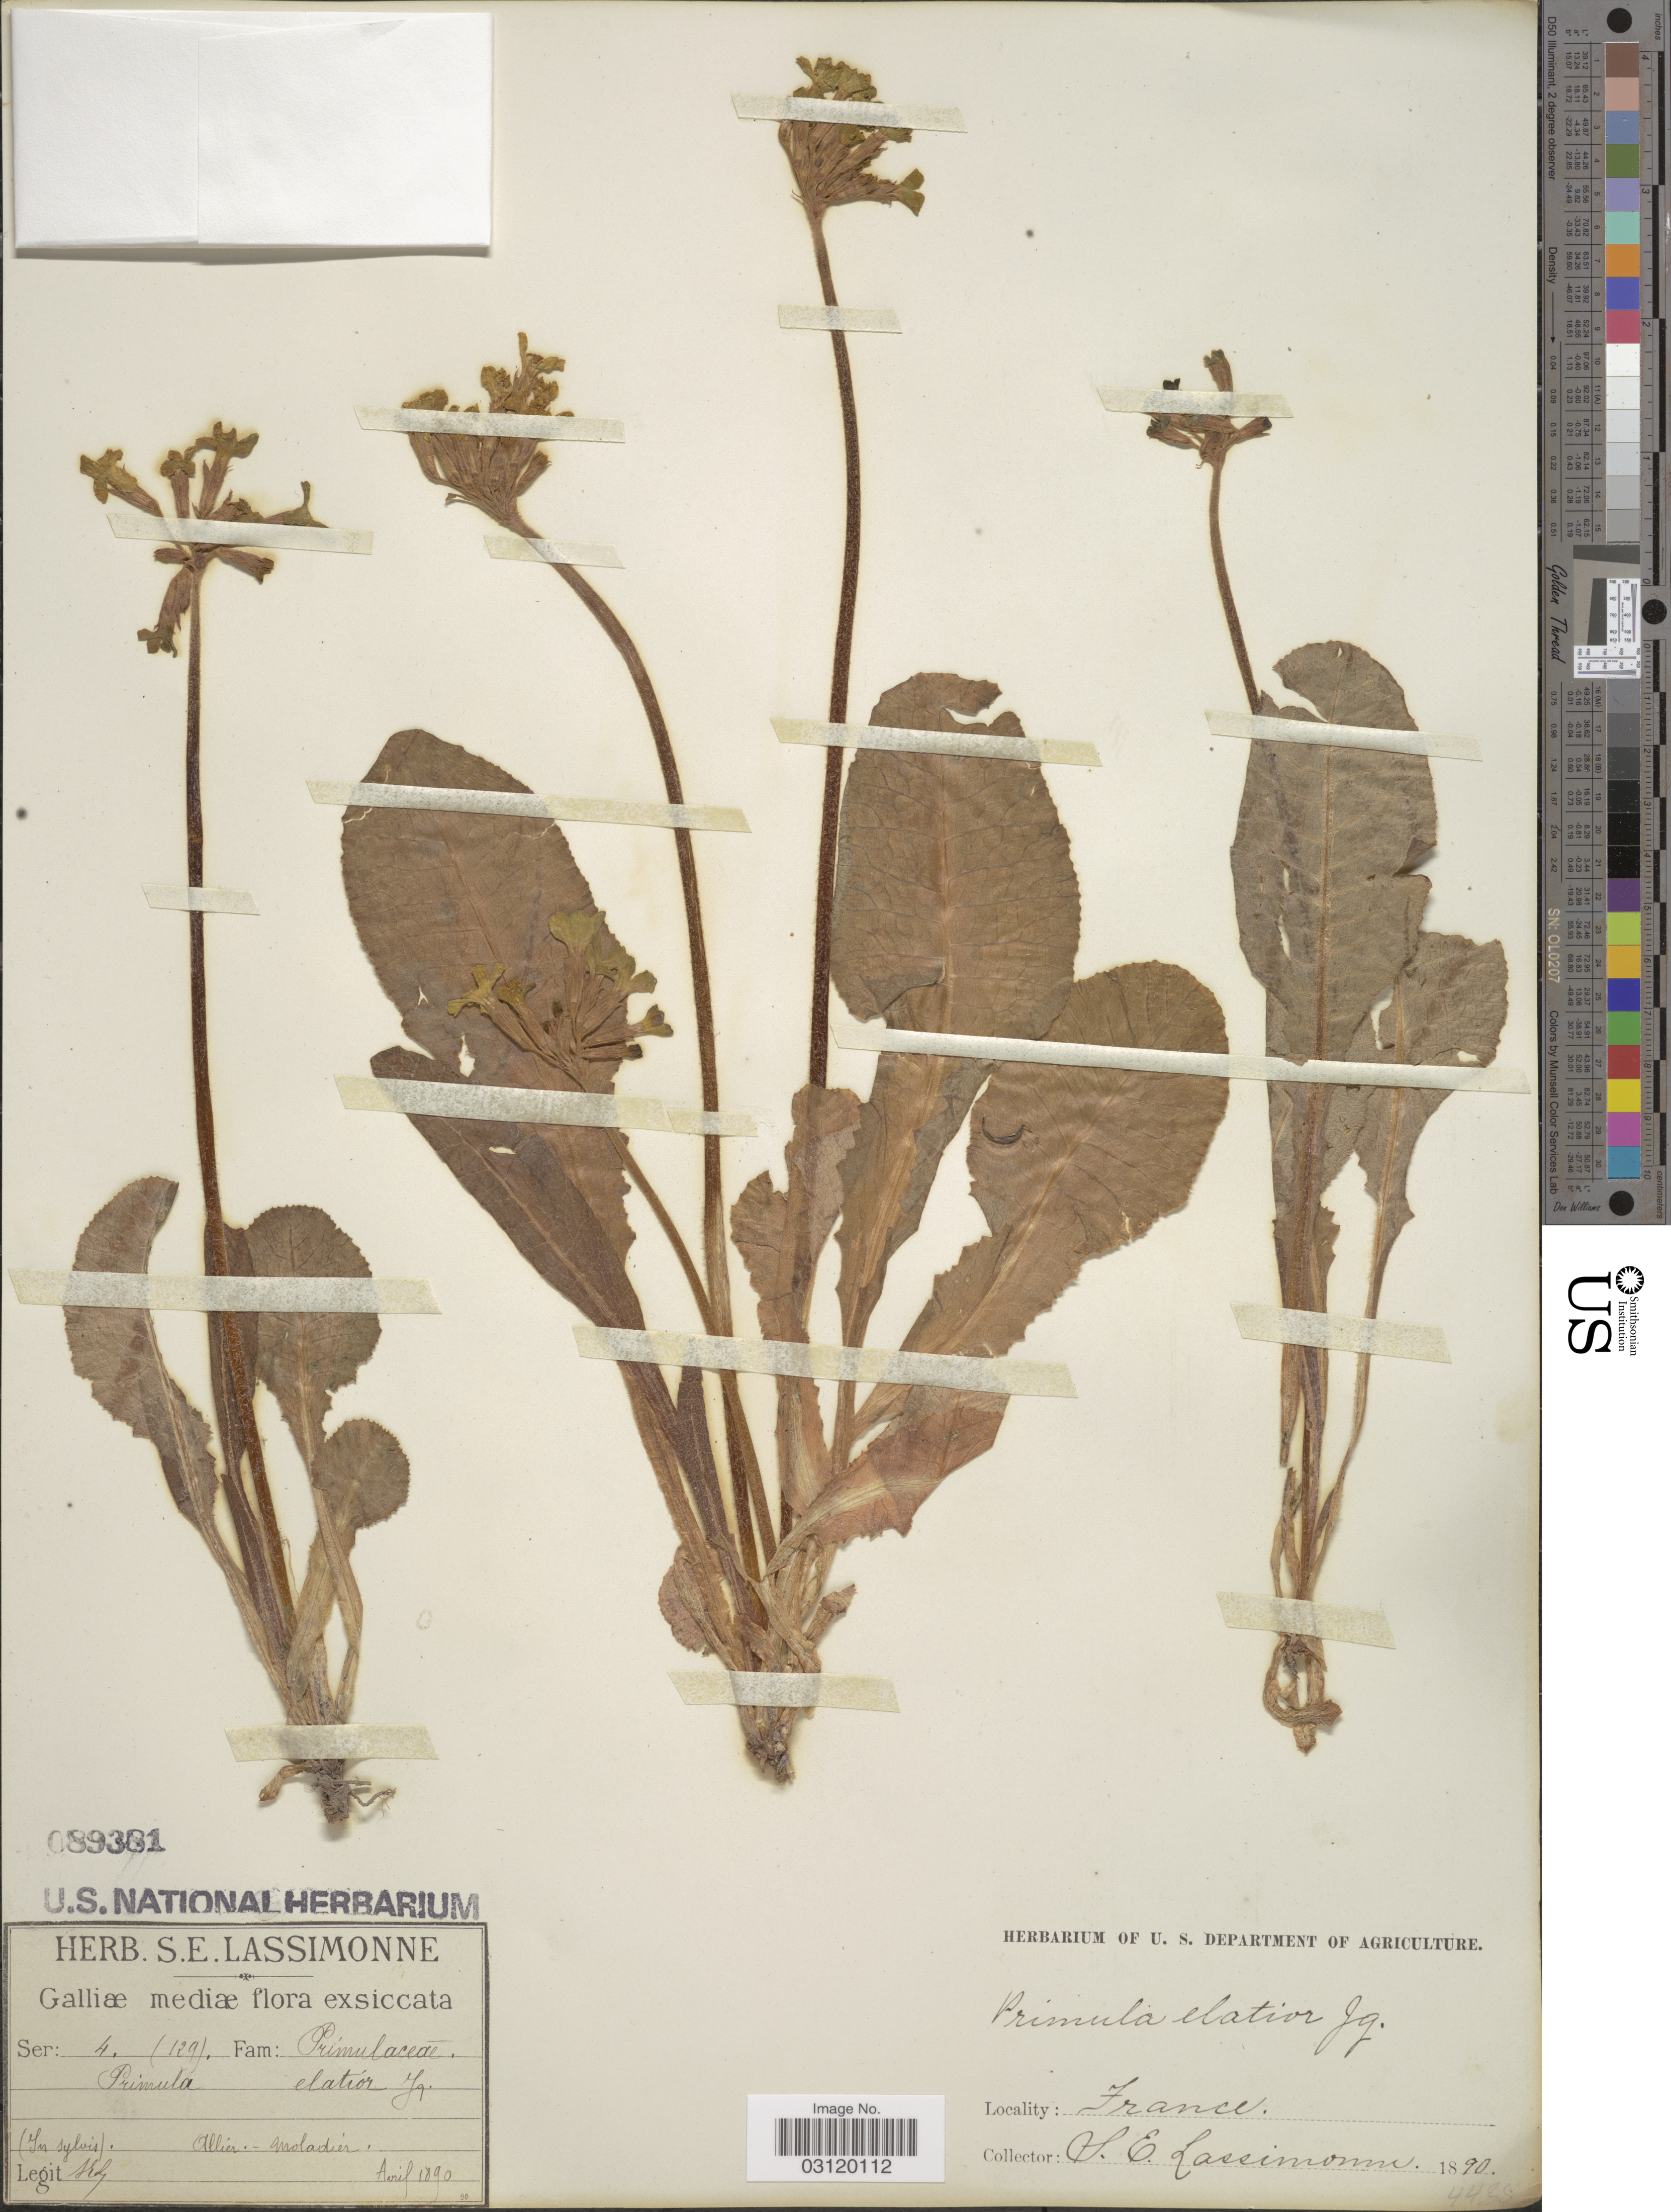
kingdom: Plantae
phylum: Tracheophyta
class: Magnoliopsida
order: Ericales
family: Primulaceae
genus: Primula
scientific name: Primula elatior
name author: (L.) Hill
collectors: S. Lassimonne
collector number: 4?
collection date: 1890-04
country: France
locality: Galliæ mediæ. (In sylvis). Allier.-Moladier.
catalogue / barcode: US 89381